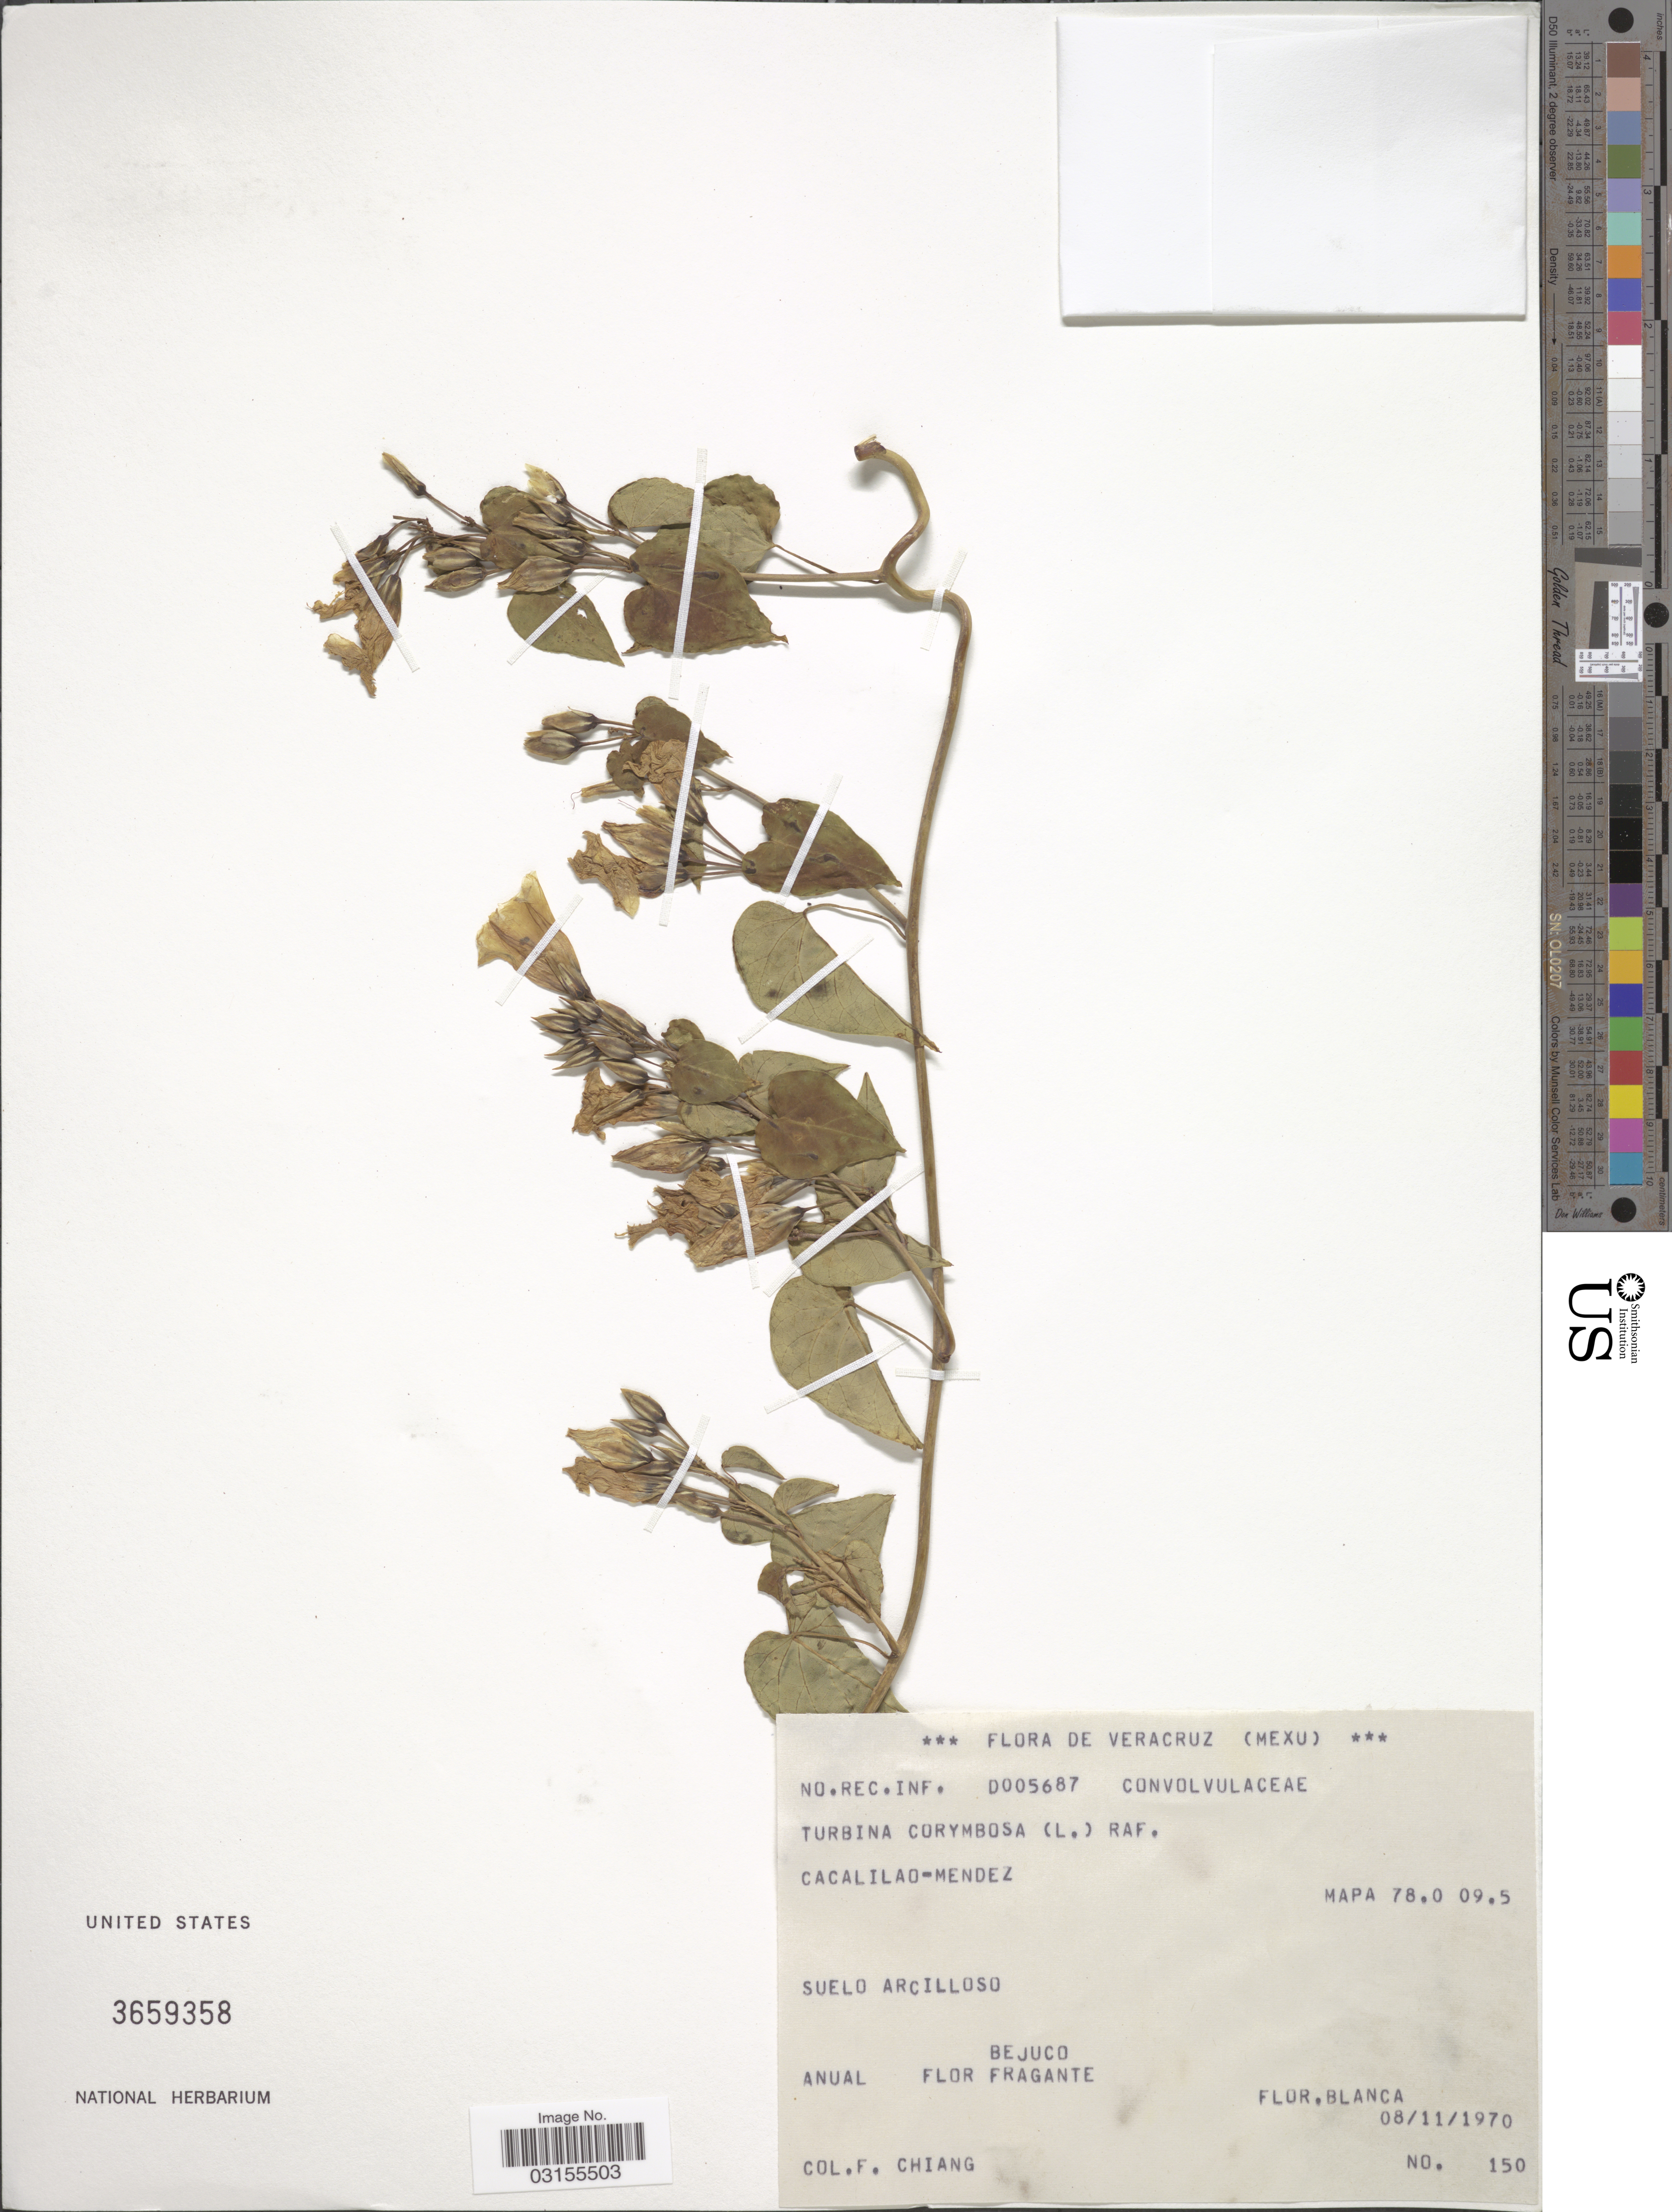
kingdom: Plantae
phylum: Tracheophyta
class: Magnoliopsida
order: Solanales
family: Convolvulaceae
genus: Turbina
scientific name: Turbina corymbosa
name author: (L.) Raf.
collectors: F. Chiang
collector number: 150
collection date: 1970-11-08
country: Mexico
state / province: Veracruz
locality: De Veracruz. Cacalilao-Mendez Mapa 78.0 09.5.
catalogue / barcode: US 3659358